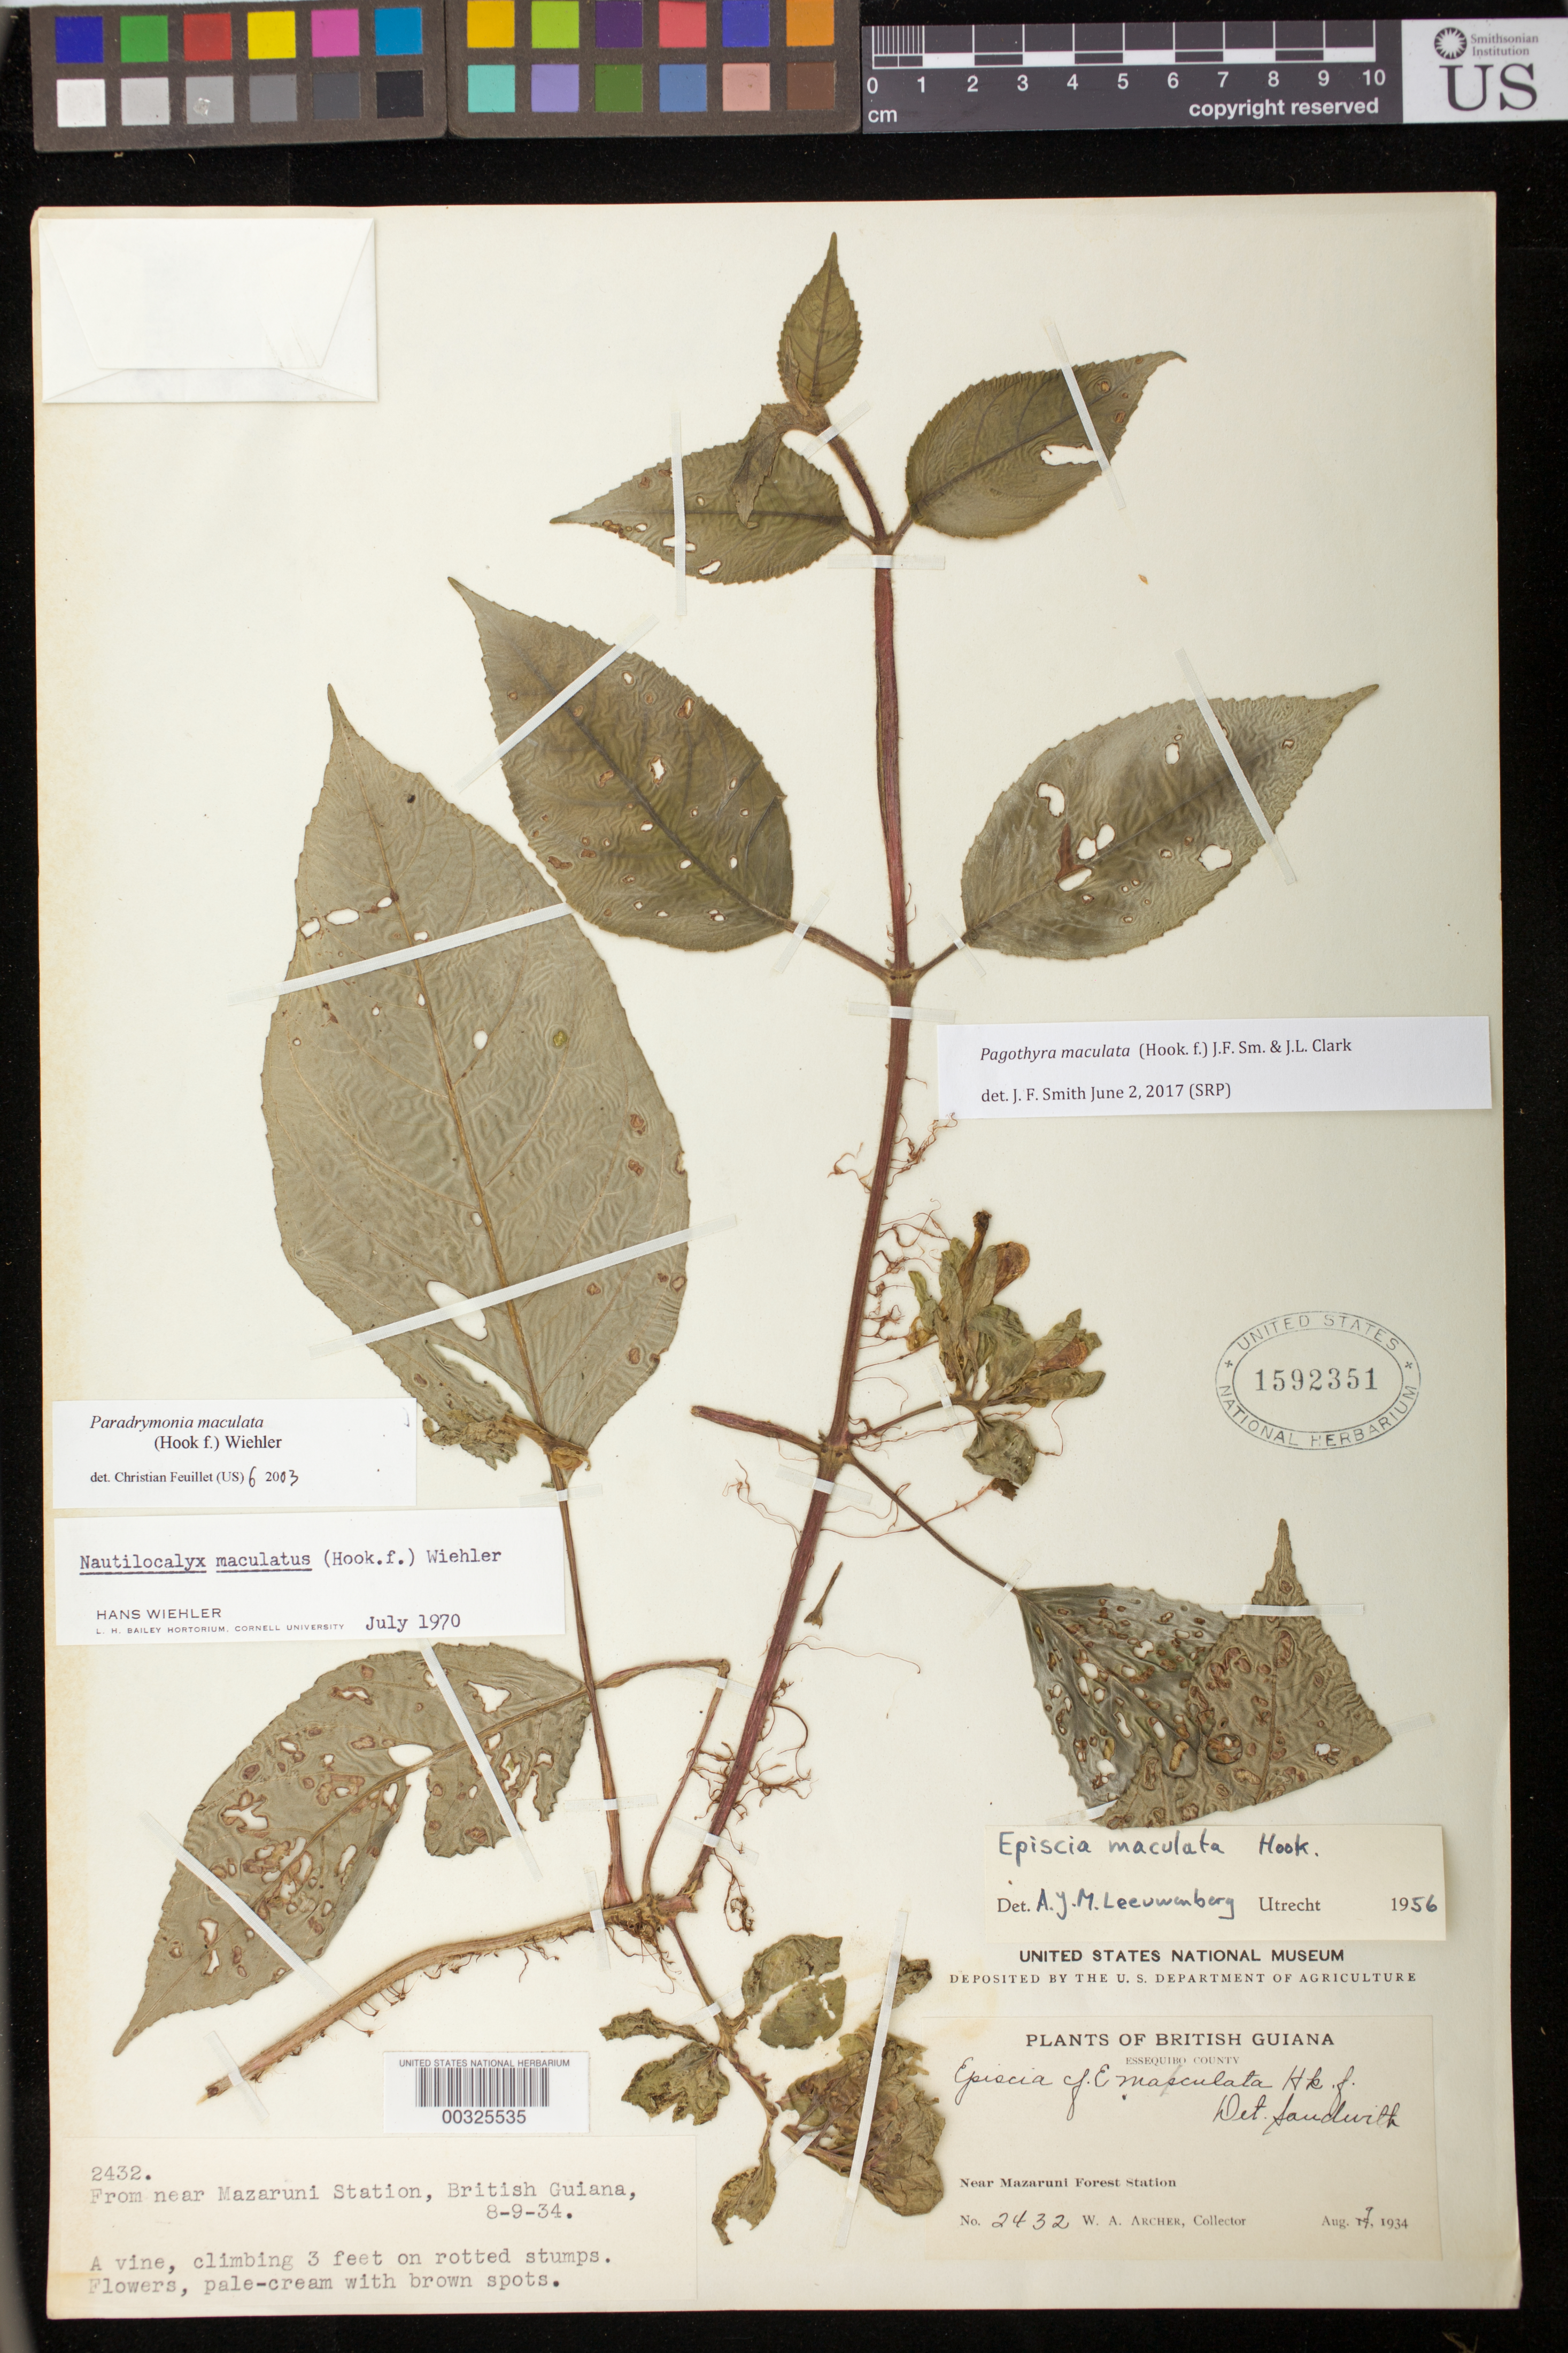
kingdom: Plantae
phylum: Tracheophyta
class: Magnoliopsida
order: Lamiales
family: Gesneriaceae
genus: Pagothyra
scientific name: Pagothyra maculata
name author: (Hook. f.) J.F. Sm. & J.L. Clark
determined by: Smith, J. F.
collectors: A. W. Archer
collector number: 2432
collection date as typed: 09 Aug 1934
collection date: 1934-08-09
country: Guyana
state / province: Cuyuni-Mazaruni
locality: Essequibo county, near Mazaruni Forest Station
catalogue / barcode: US 1592351